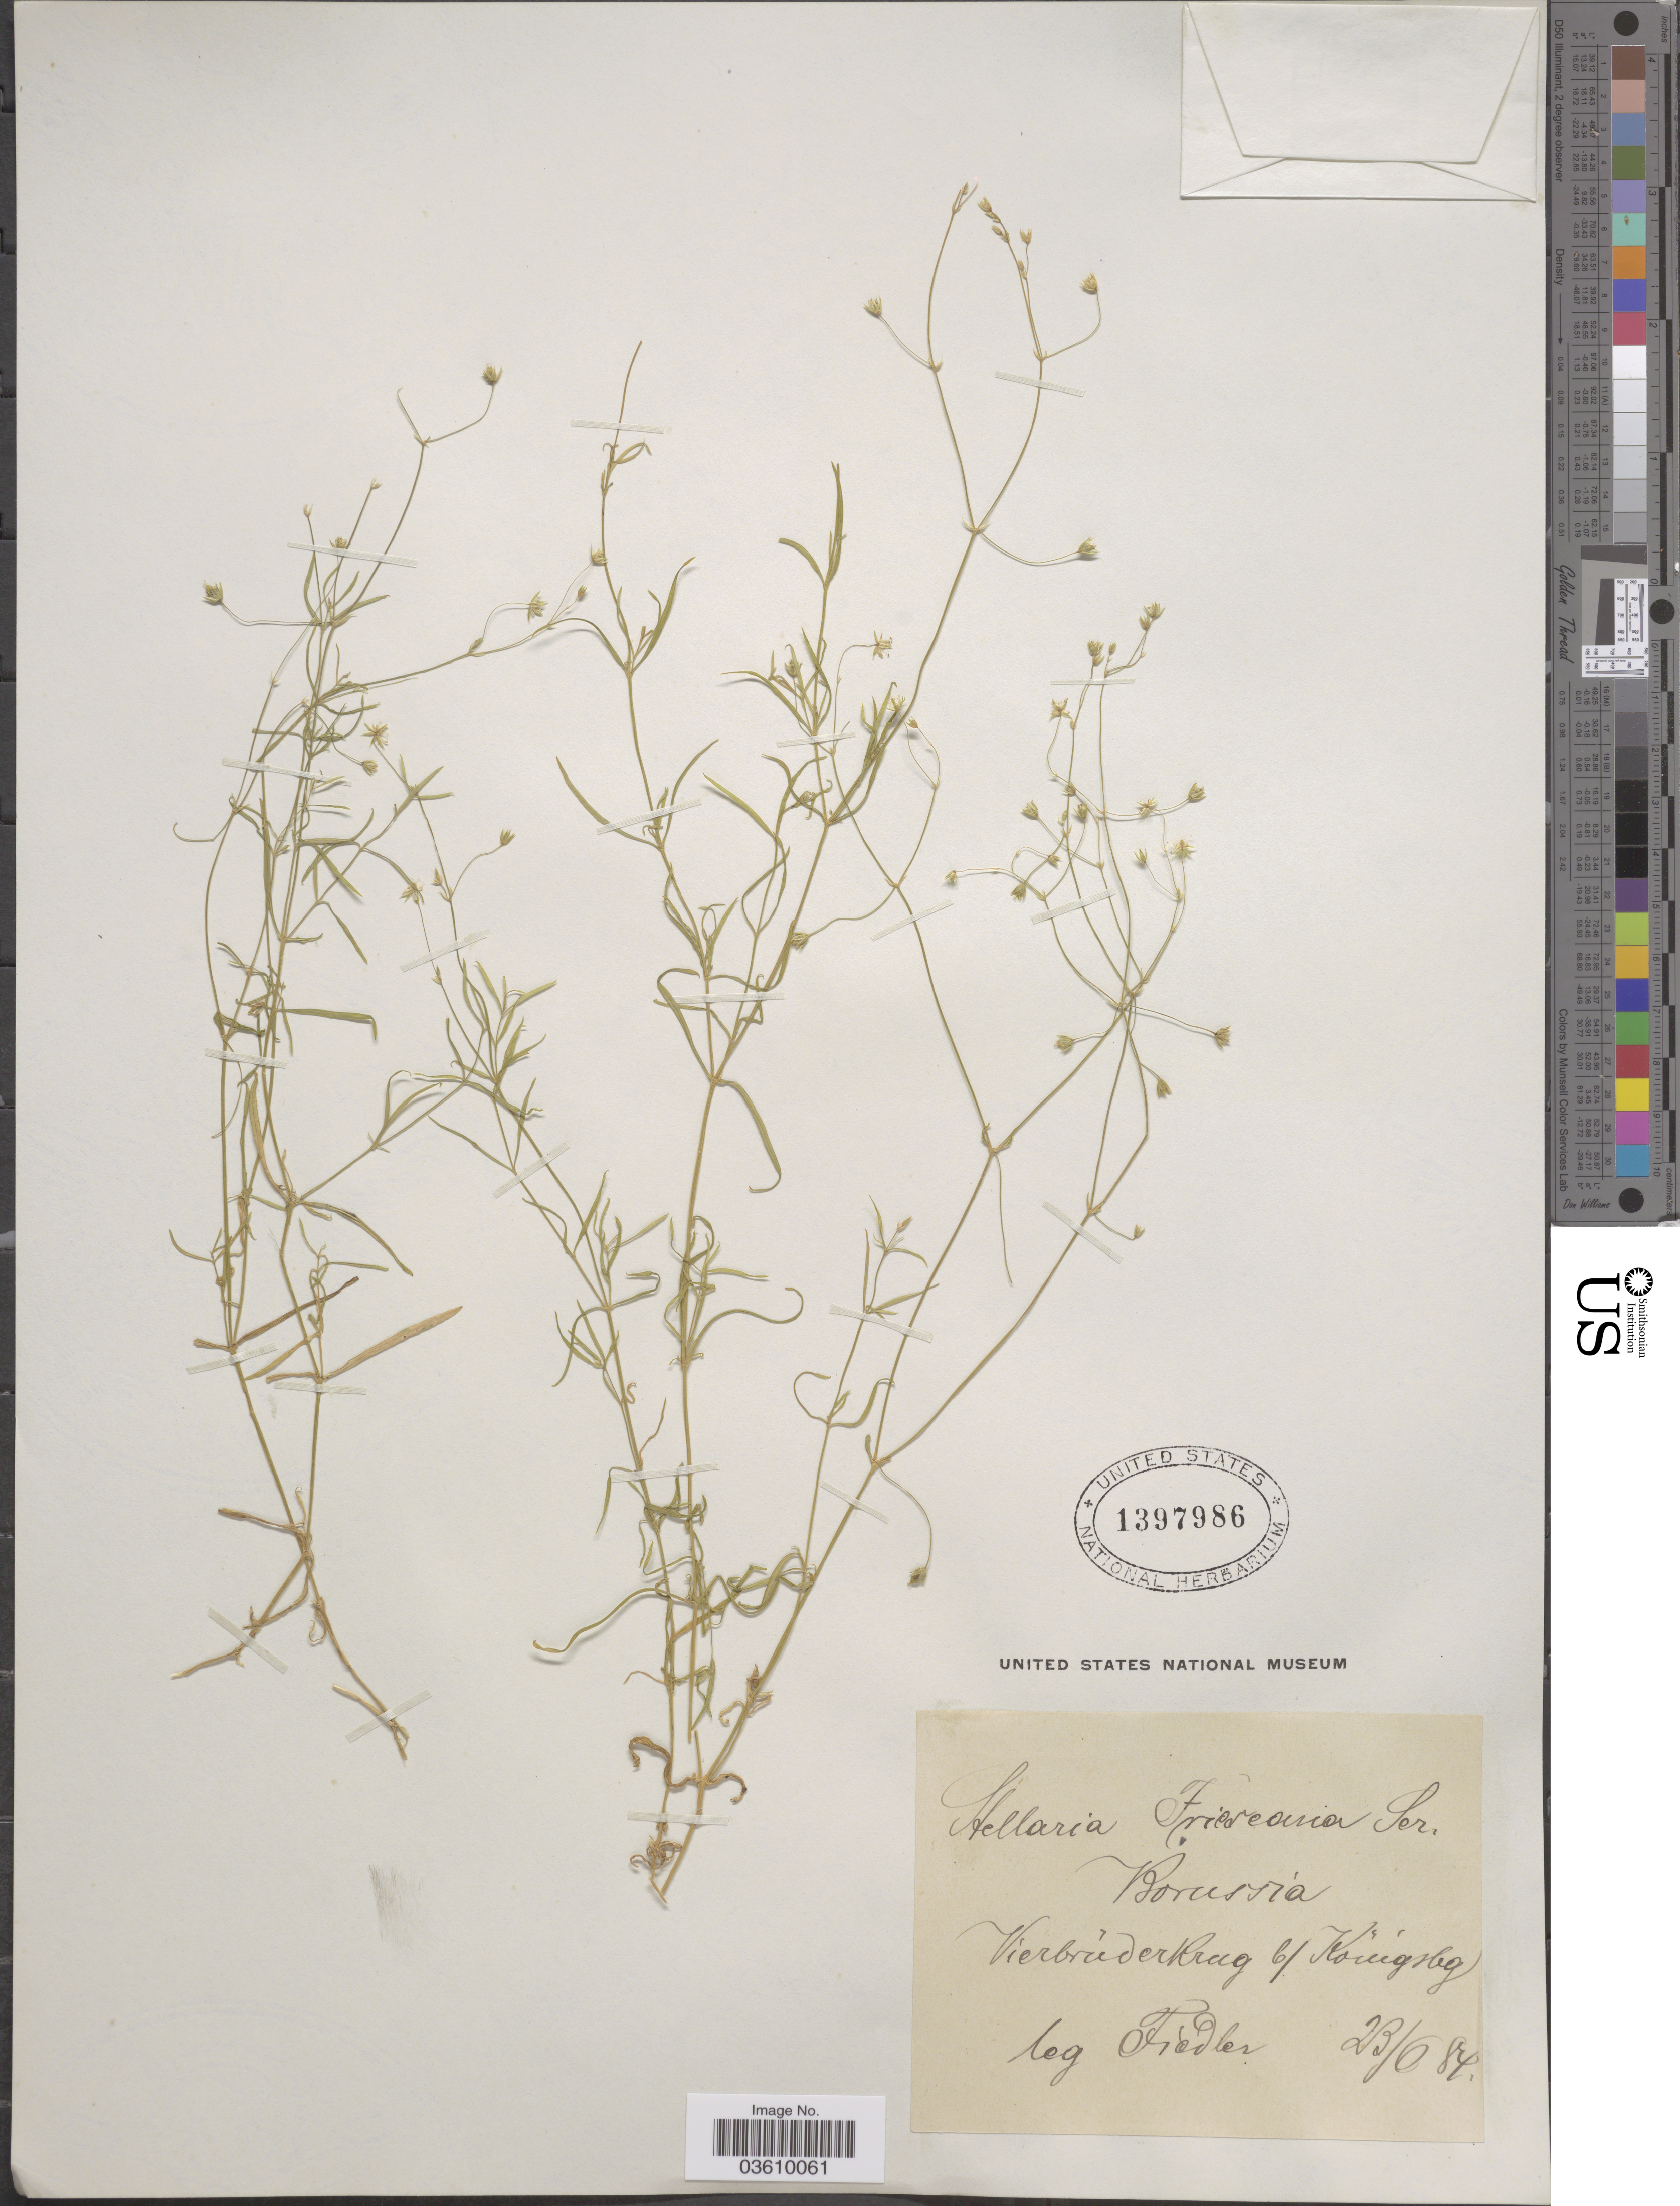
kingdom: Plantae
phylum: Tracheophyta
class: Magnoliopsida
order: Caryophyllales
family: Caryophyllaceae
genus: Stellaria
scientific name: Stellaria friesiana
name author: Ser.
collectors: Fiedler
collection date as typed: Transcribed d/m/y: 23/6/84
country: Russian Federation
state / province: Kaliningrad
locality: Borussia. Vierbruderkrug b/ Königsbg.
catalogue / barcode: US 1397986